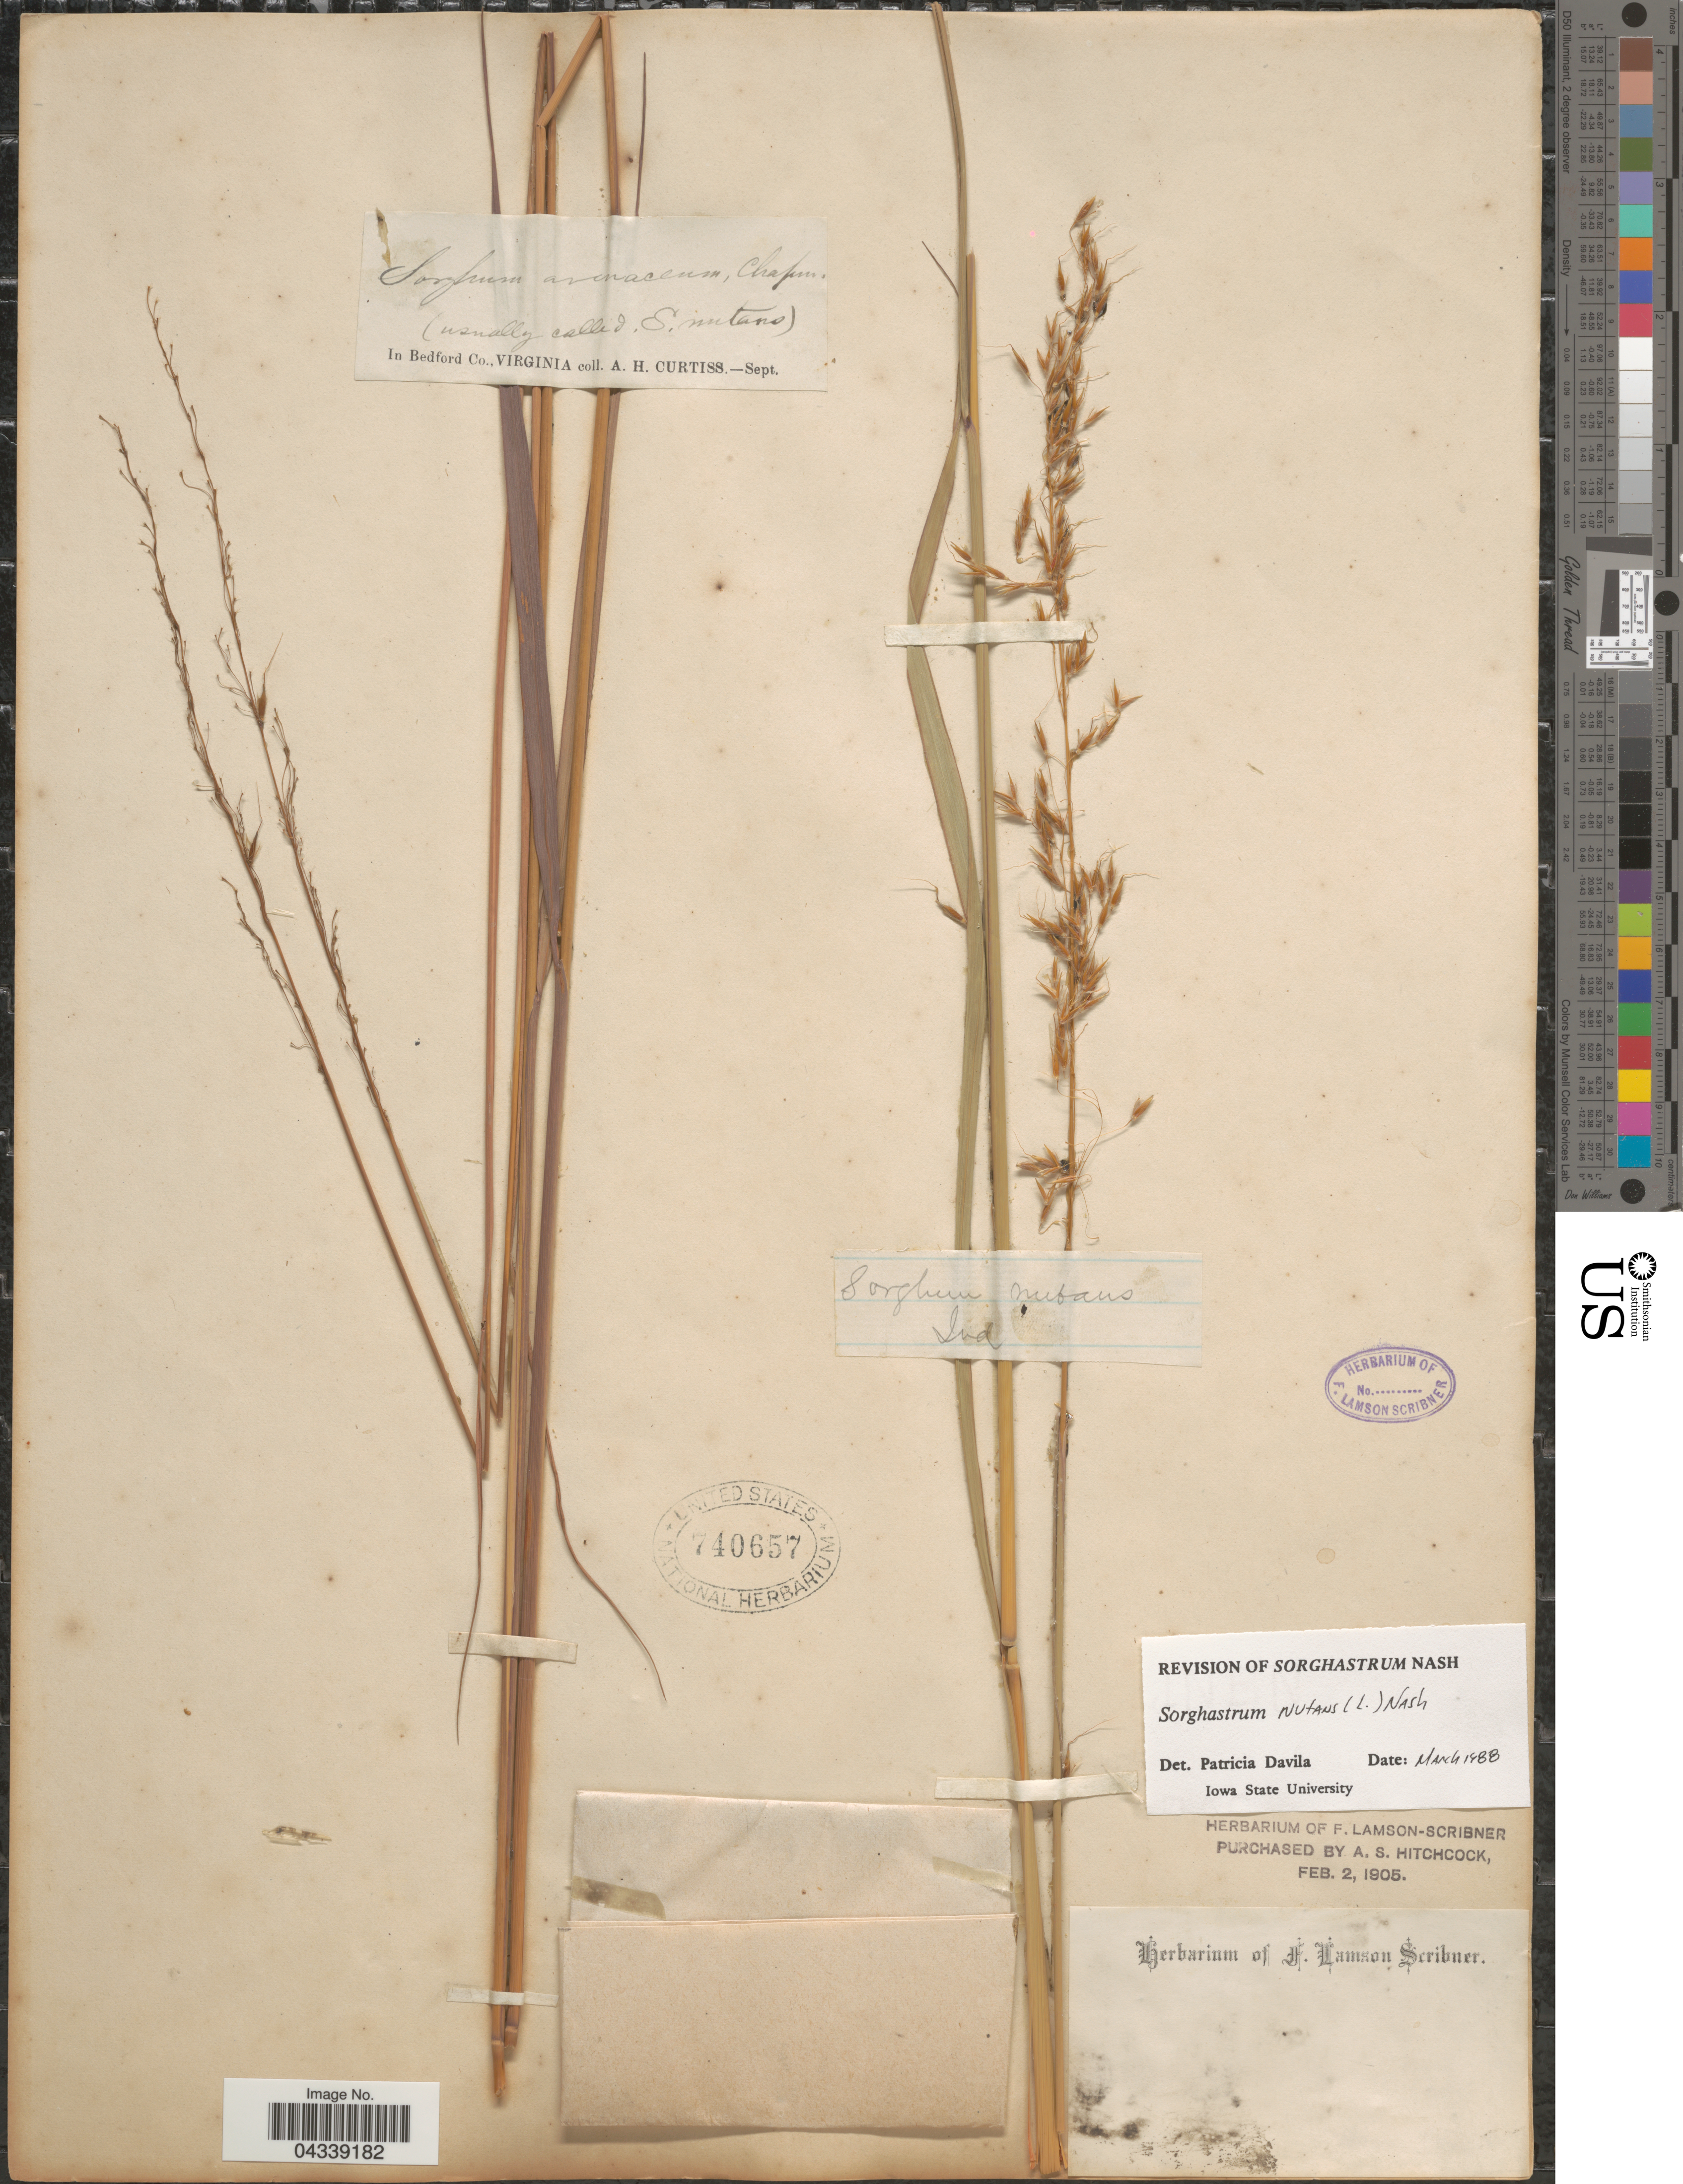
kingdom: Plantae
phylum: Tracheophyta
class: Liliopsida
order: Poales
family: Poaceae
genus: Sorghastrum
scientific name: Sorghastrum nutans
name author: (L.) Nash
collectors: A. H. Curtiss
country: United States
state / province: Virginia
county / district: Bedford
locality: In Bedford Co.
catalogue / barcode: US 740657